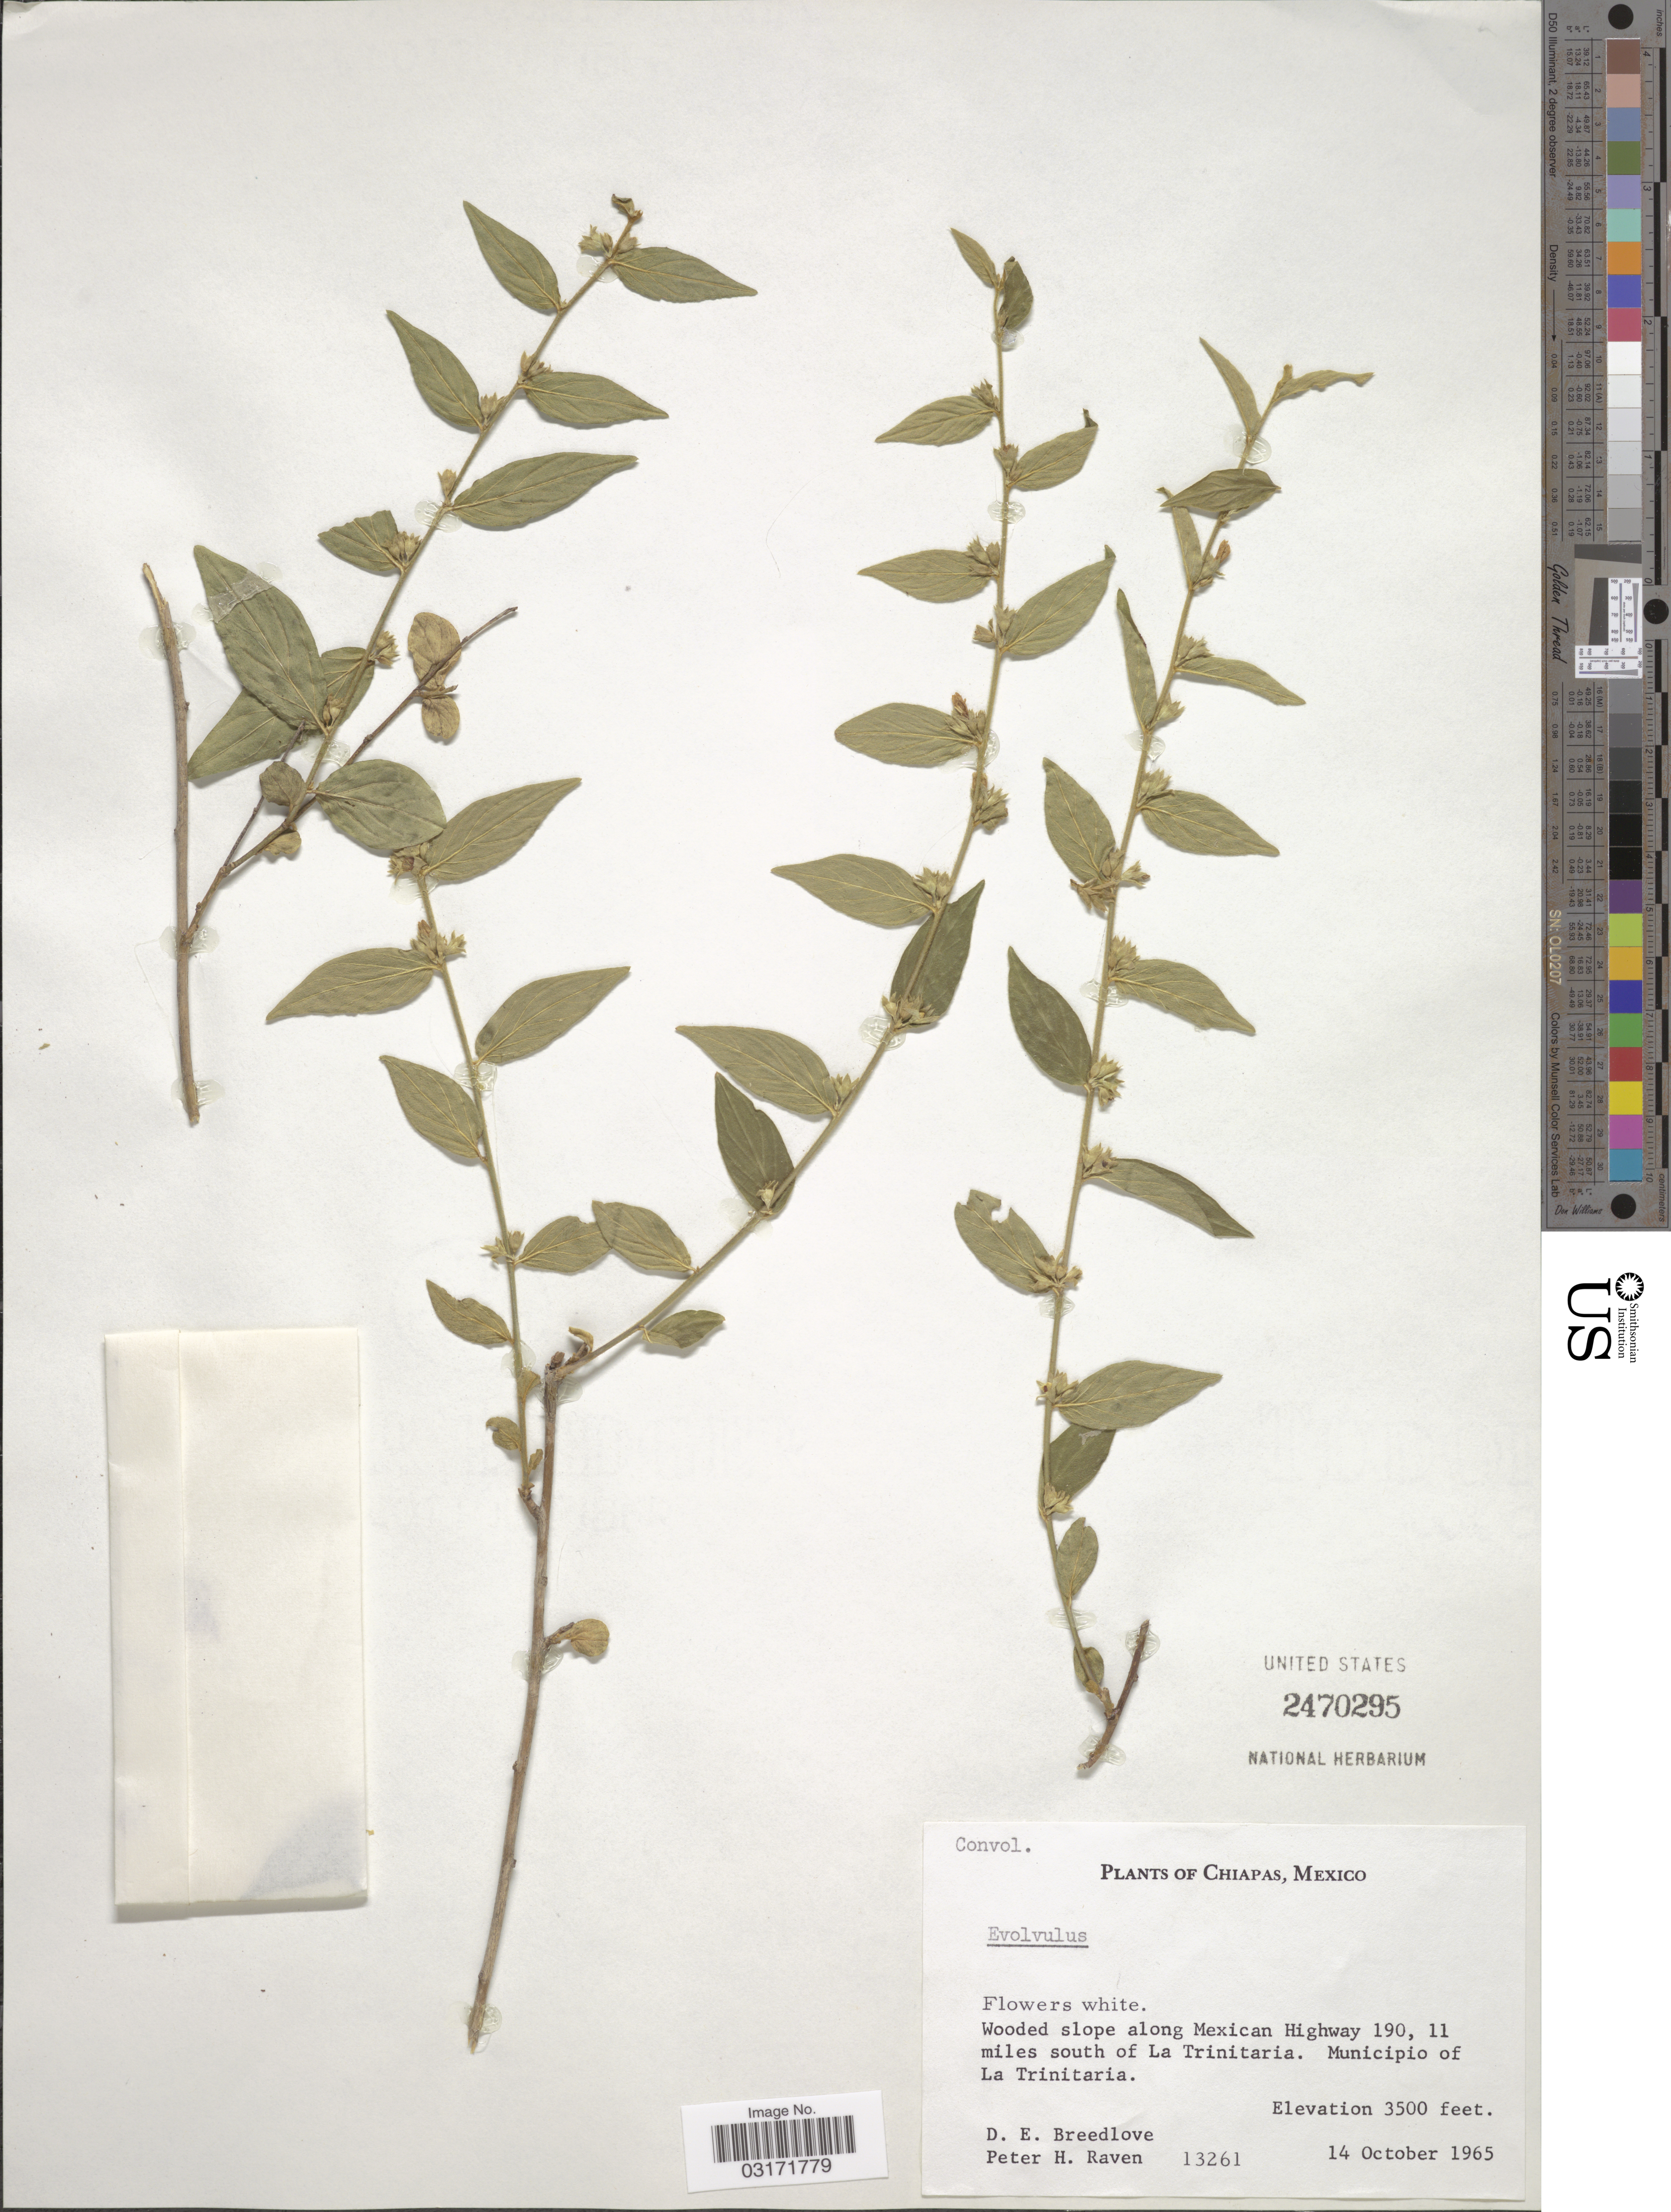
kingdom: Plantae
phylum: Tracheophyta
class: Magnoliopsida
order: Solanales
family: Convolvulaceae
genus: Evolvulus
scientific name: Evolvulus cardiophyllus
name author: Schltdl.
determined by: Wendt, Thomas L.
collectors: D. E. Breedlove & P. Raven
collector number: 13261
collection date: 1965-10-14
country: Mexico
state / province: Chiapas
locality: Wooded slope along Mexican Highway 190, 11 miles south of la Trinitaria. Municipio of La Trinitaria.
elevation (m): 1067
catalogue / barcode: US 2470295